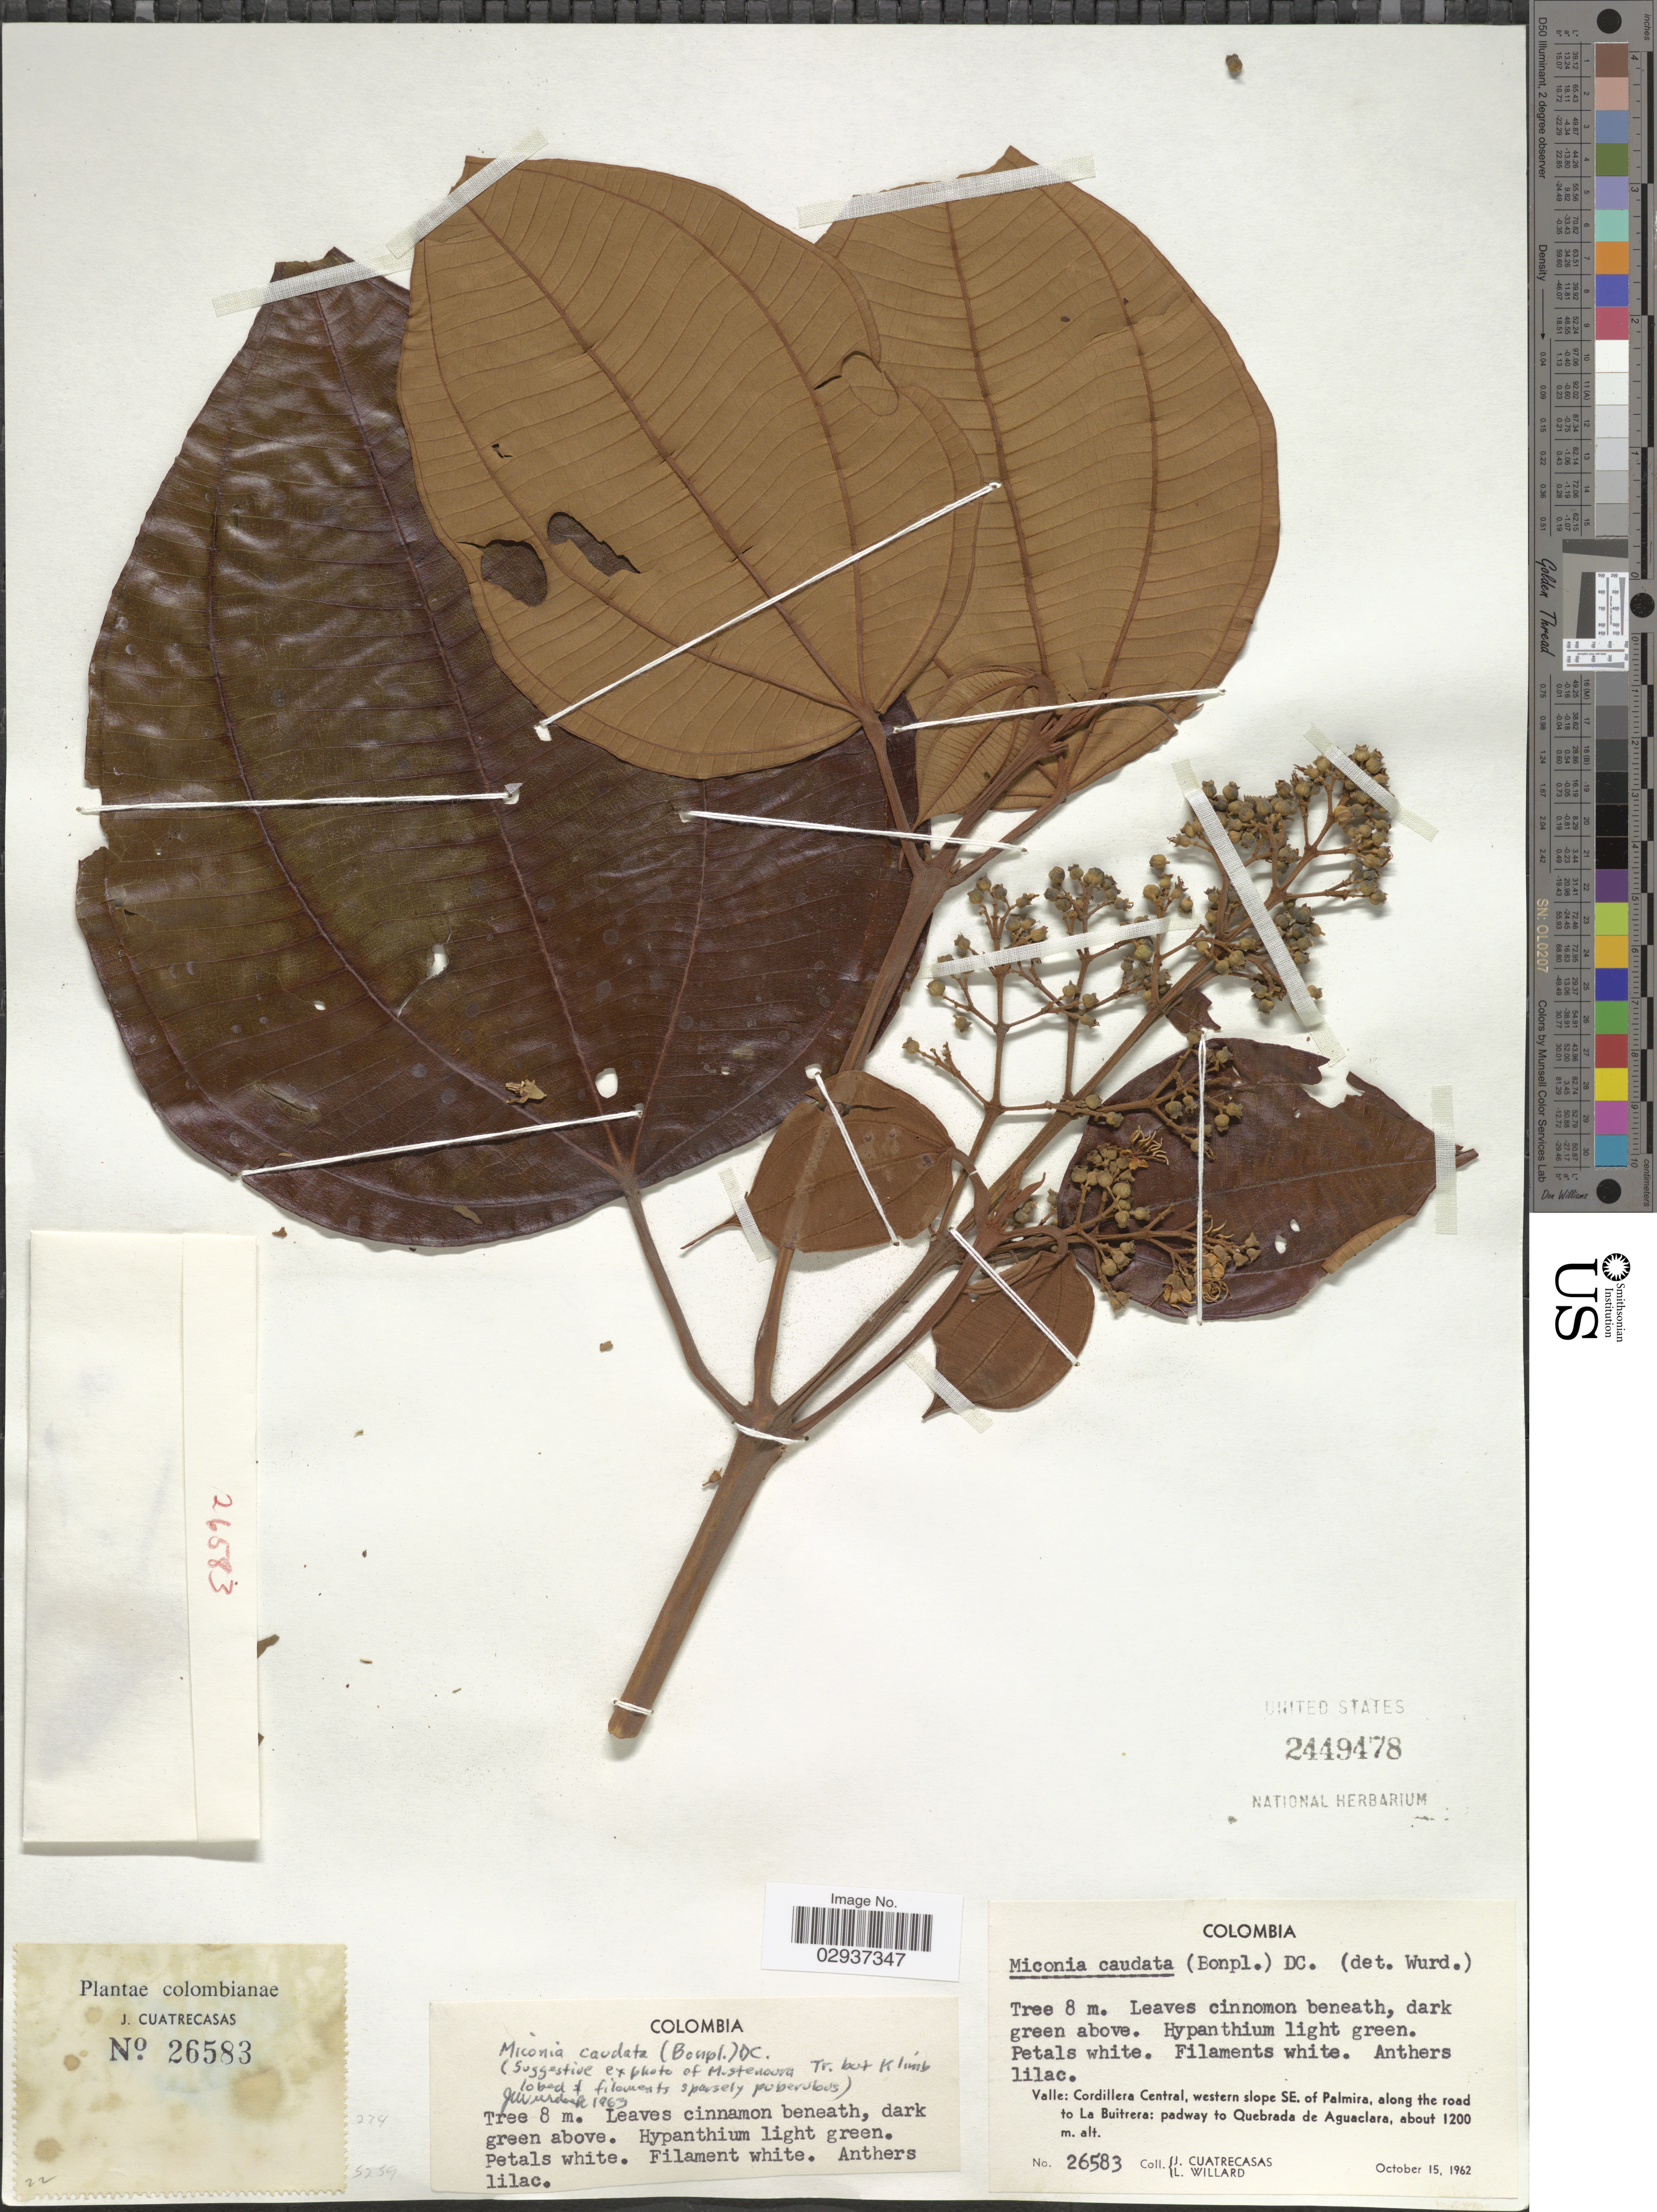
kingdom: Plantae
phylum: Tracheophyta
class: Magnoliopsida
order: Myrtales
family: Melastomataceae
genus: Miconia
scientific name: Miconia caudata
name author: (Bonpl.) DC.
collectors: J. Cuatrecasas & L. Willard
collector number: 26583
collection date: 1962-10-15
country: Colombia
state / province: Valle del Cauca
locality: Valle: Cordillera Central, western slope SE. of Palmira, along the road to La Buitrera: padway to Quebrada de Aguaclara.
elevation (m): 1200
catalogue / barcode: US 2449478